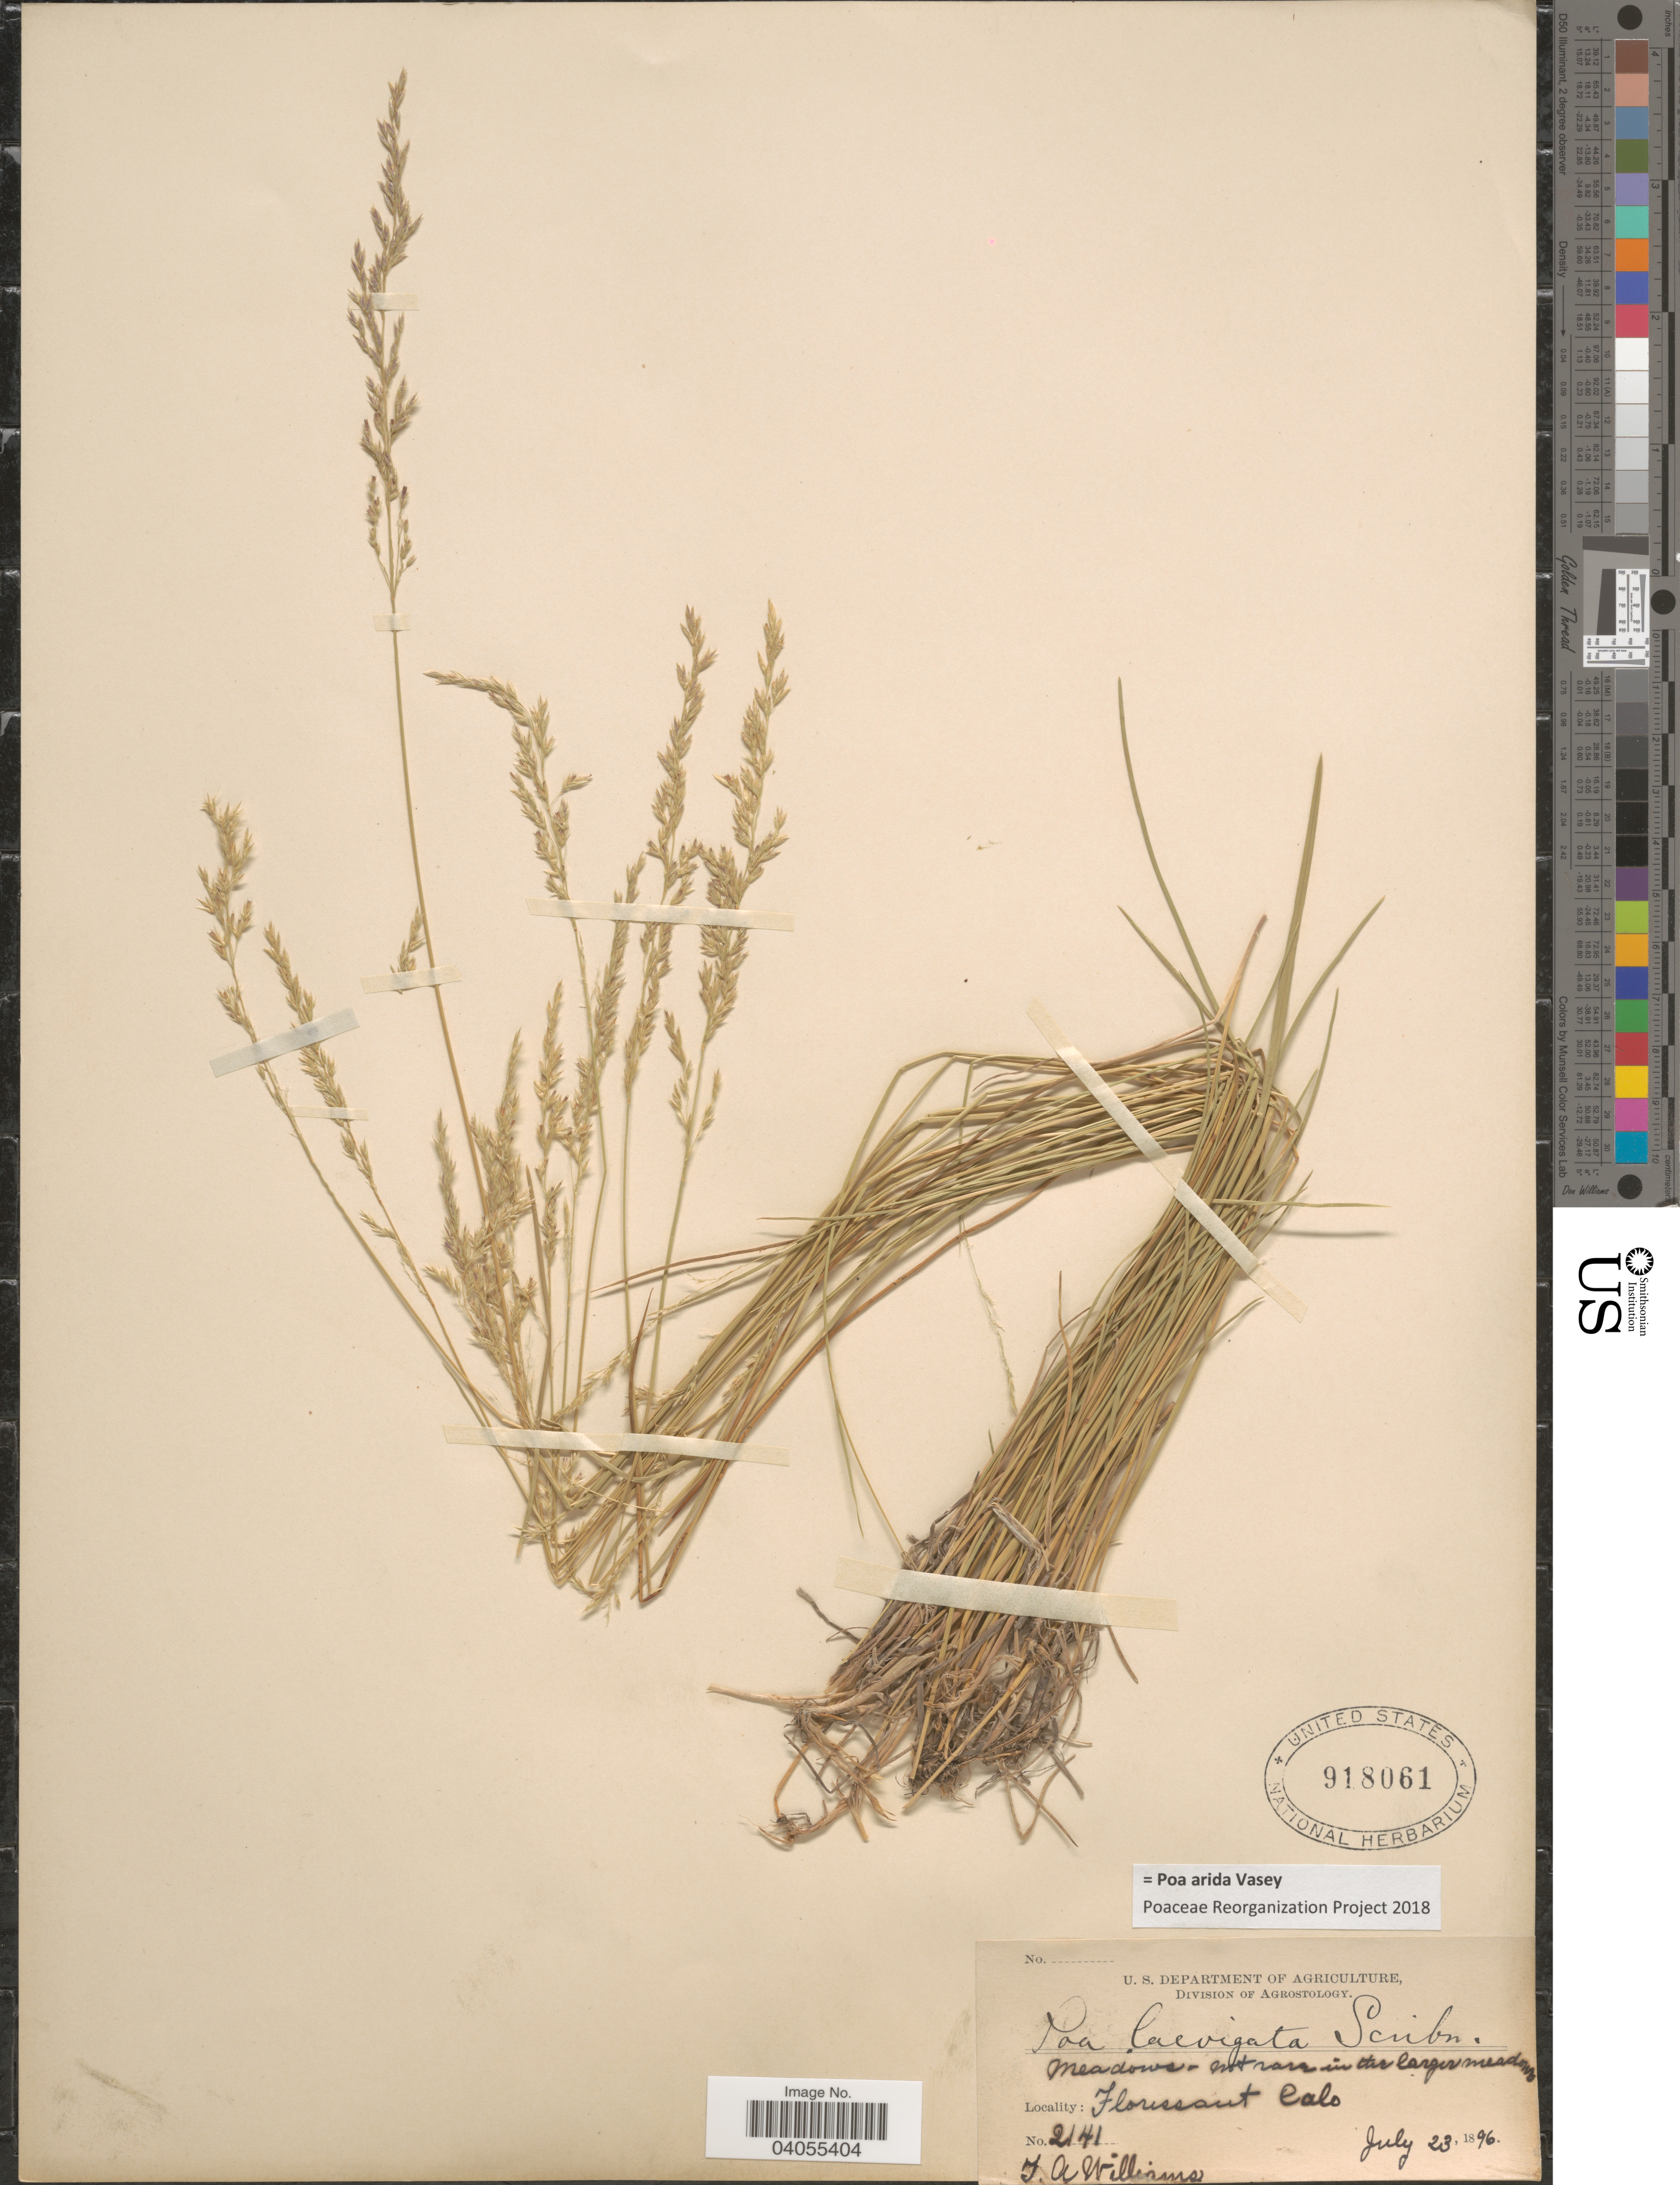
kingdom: Plantae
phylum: Tracheophyta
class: Liliopsida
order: Poales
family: Poaceae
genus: Poa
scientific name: Poa arida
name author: Vasey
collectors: T. Williams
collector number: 2141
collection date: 1896-07-23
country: United States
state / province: Colorado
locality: Floressant.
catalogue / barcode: US 918061